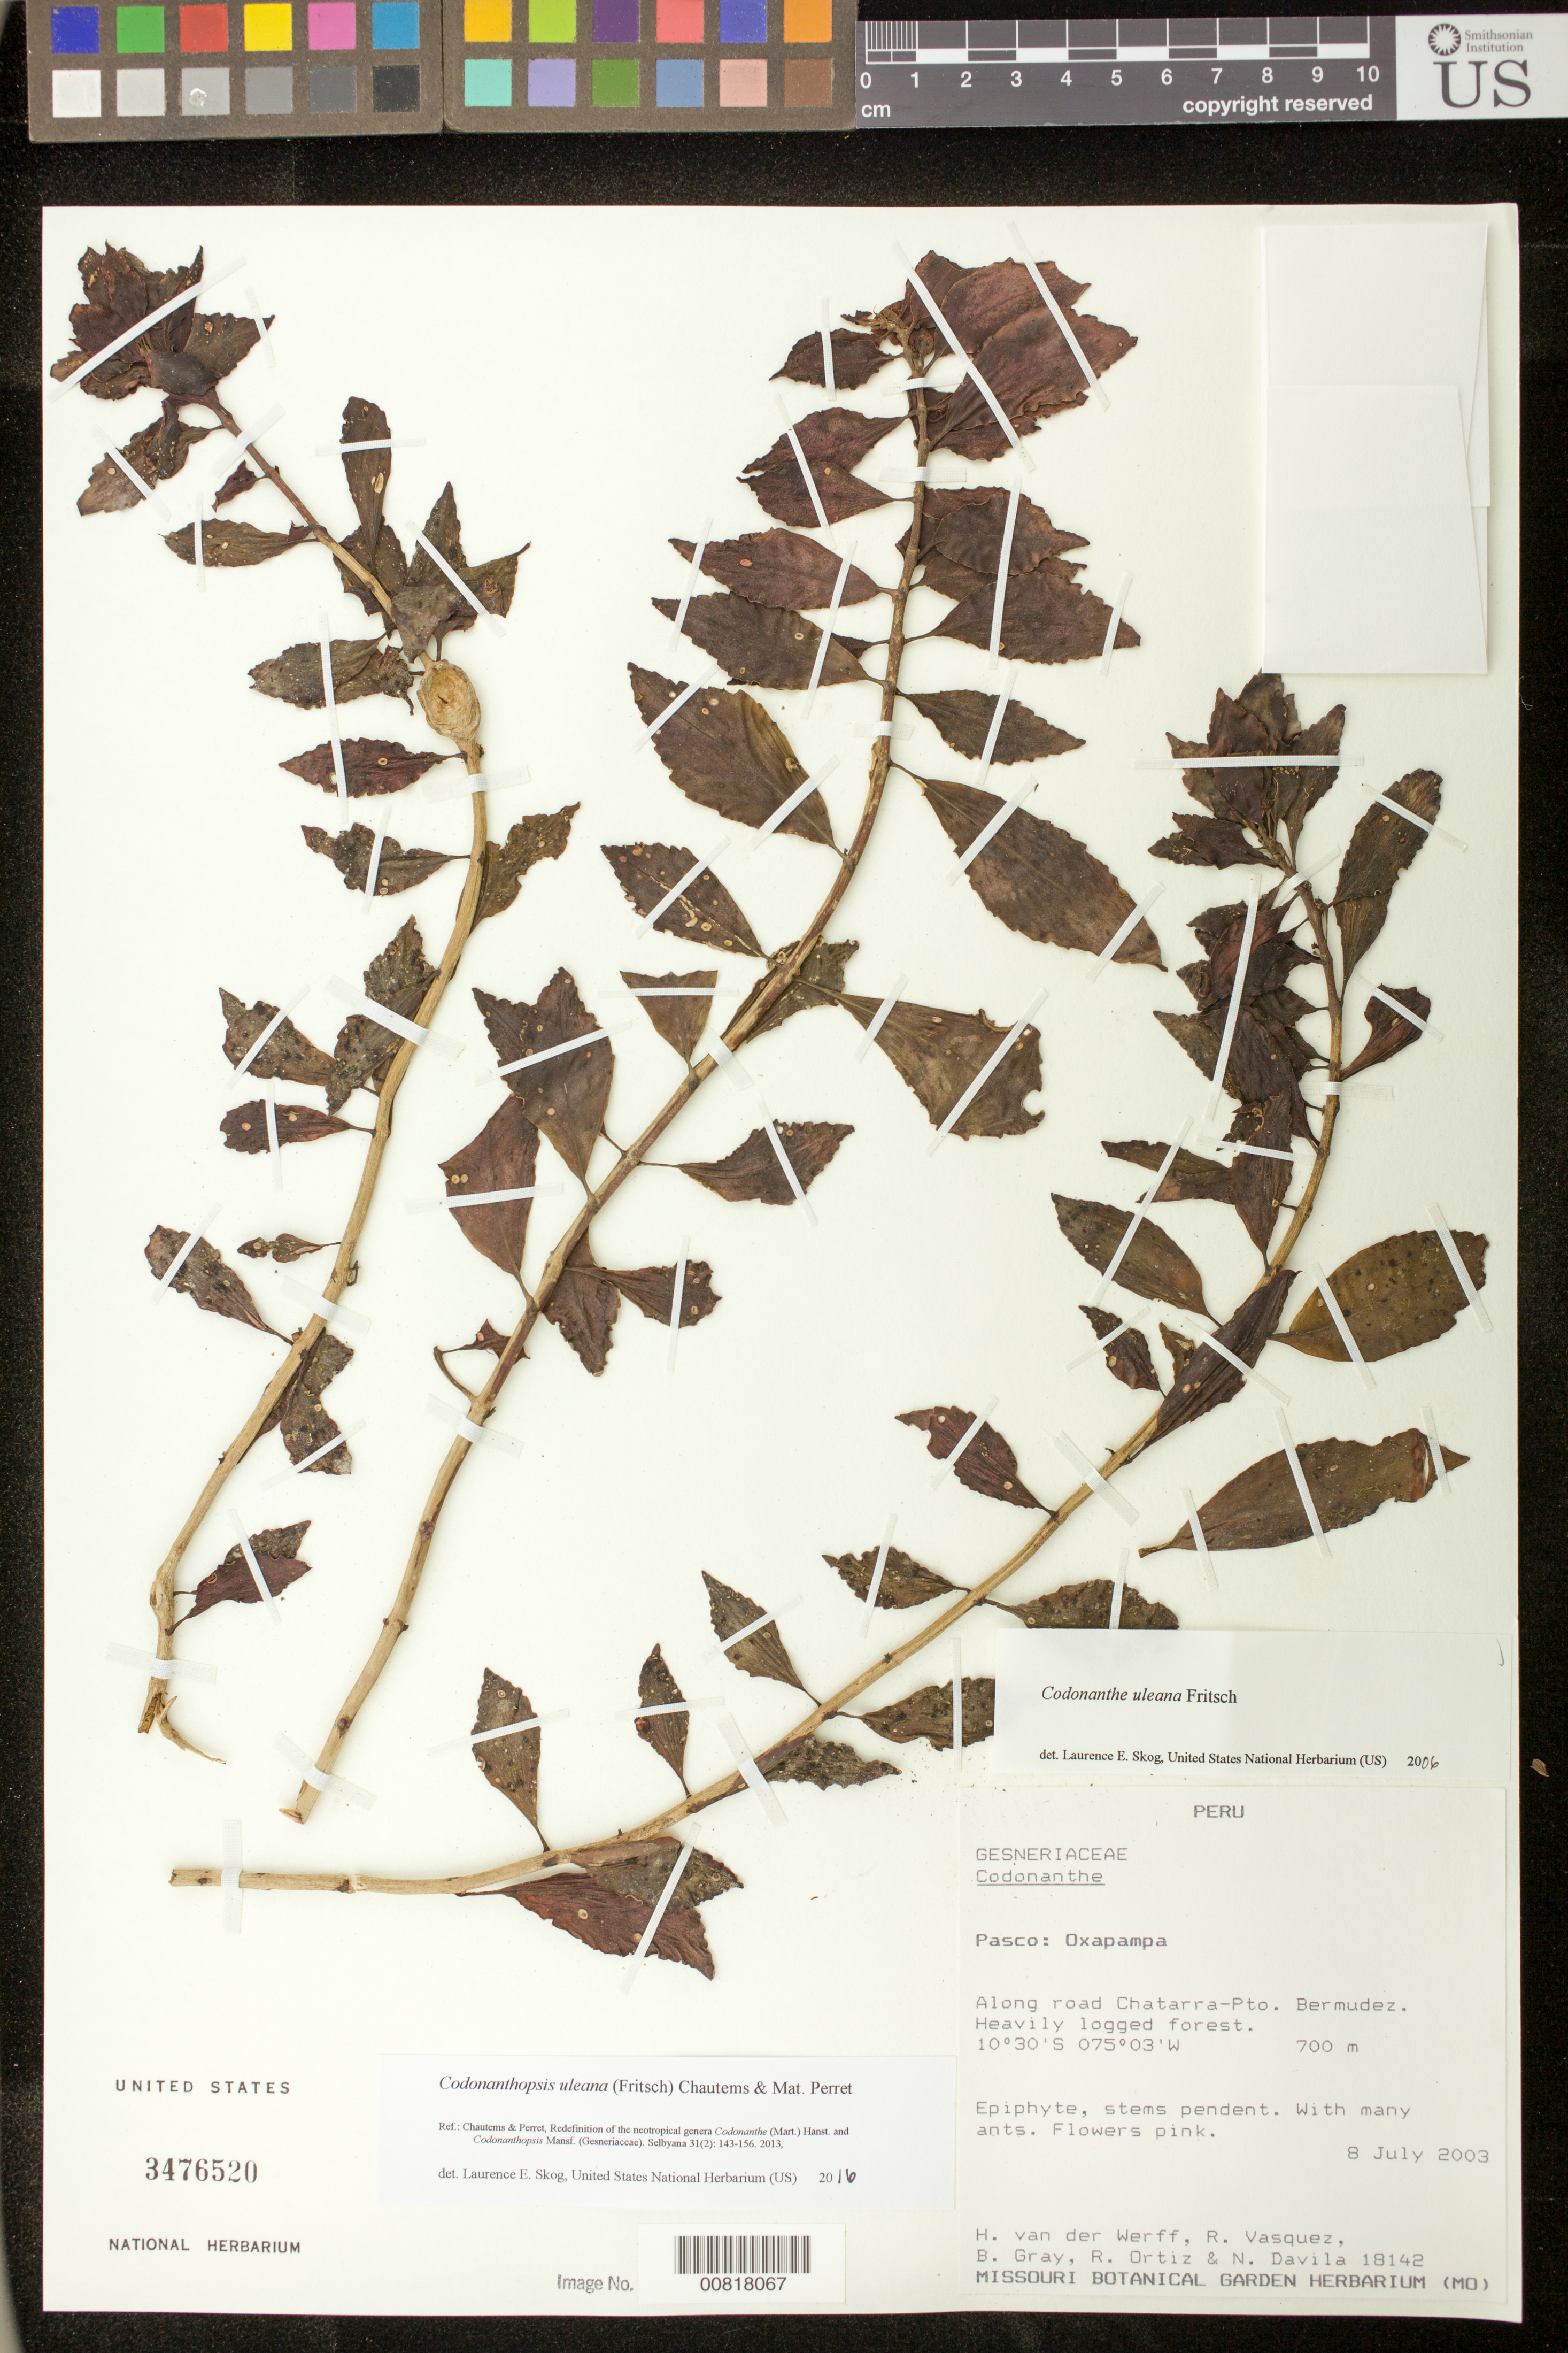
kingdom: Plantae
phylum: Tracheophyta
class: Magnoliopsida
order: Lamiales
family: Gesneriaceae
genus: Codonanthopsis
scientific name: Codonanthopsis uleana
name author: (Fritsch) Chautems & Mat.Perret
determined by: Skog, Laurence E.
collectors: H. van der Werff, R. Vásquez, B. Gray, R. del C. Ortiz & N. Davila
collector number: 18142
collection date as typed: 08 Jul 2003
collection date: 2003-07-08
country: Peru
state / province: Pasco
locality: Pasco: Oxapampa. Along road Chatarra-Pto. Bermudez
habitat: Heavily logged forest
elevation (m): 700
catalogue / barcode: US 3476520